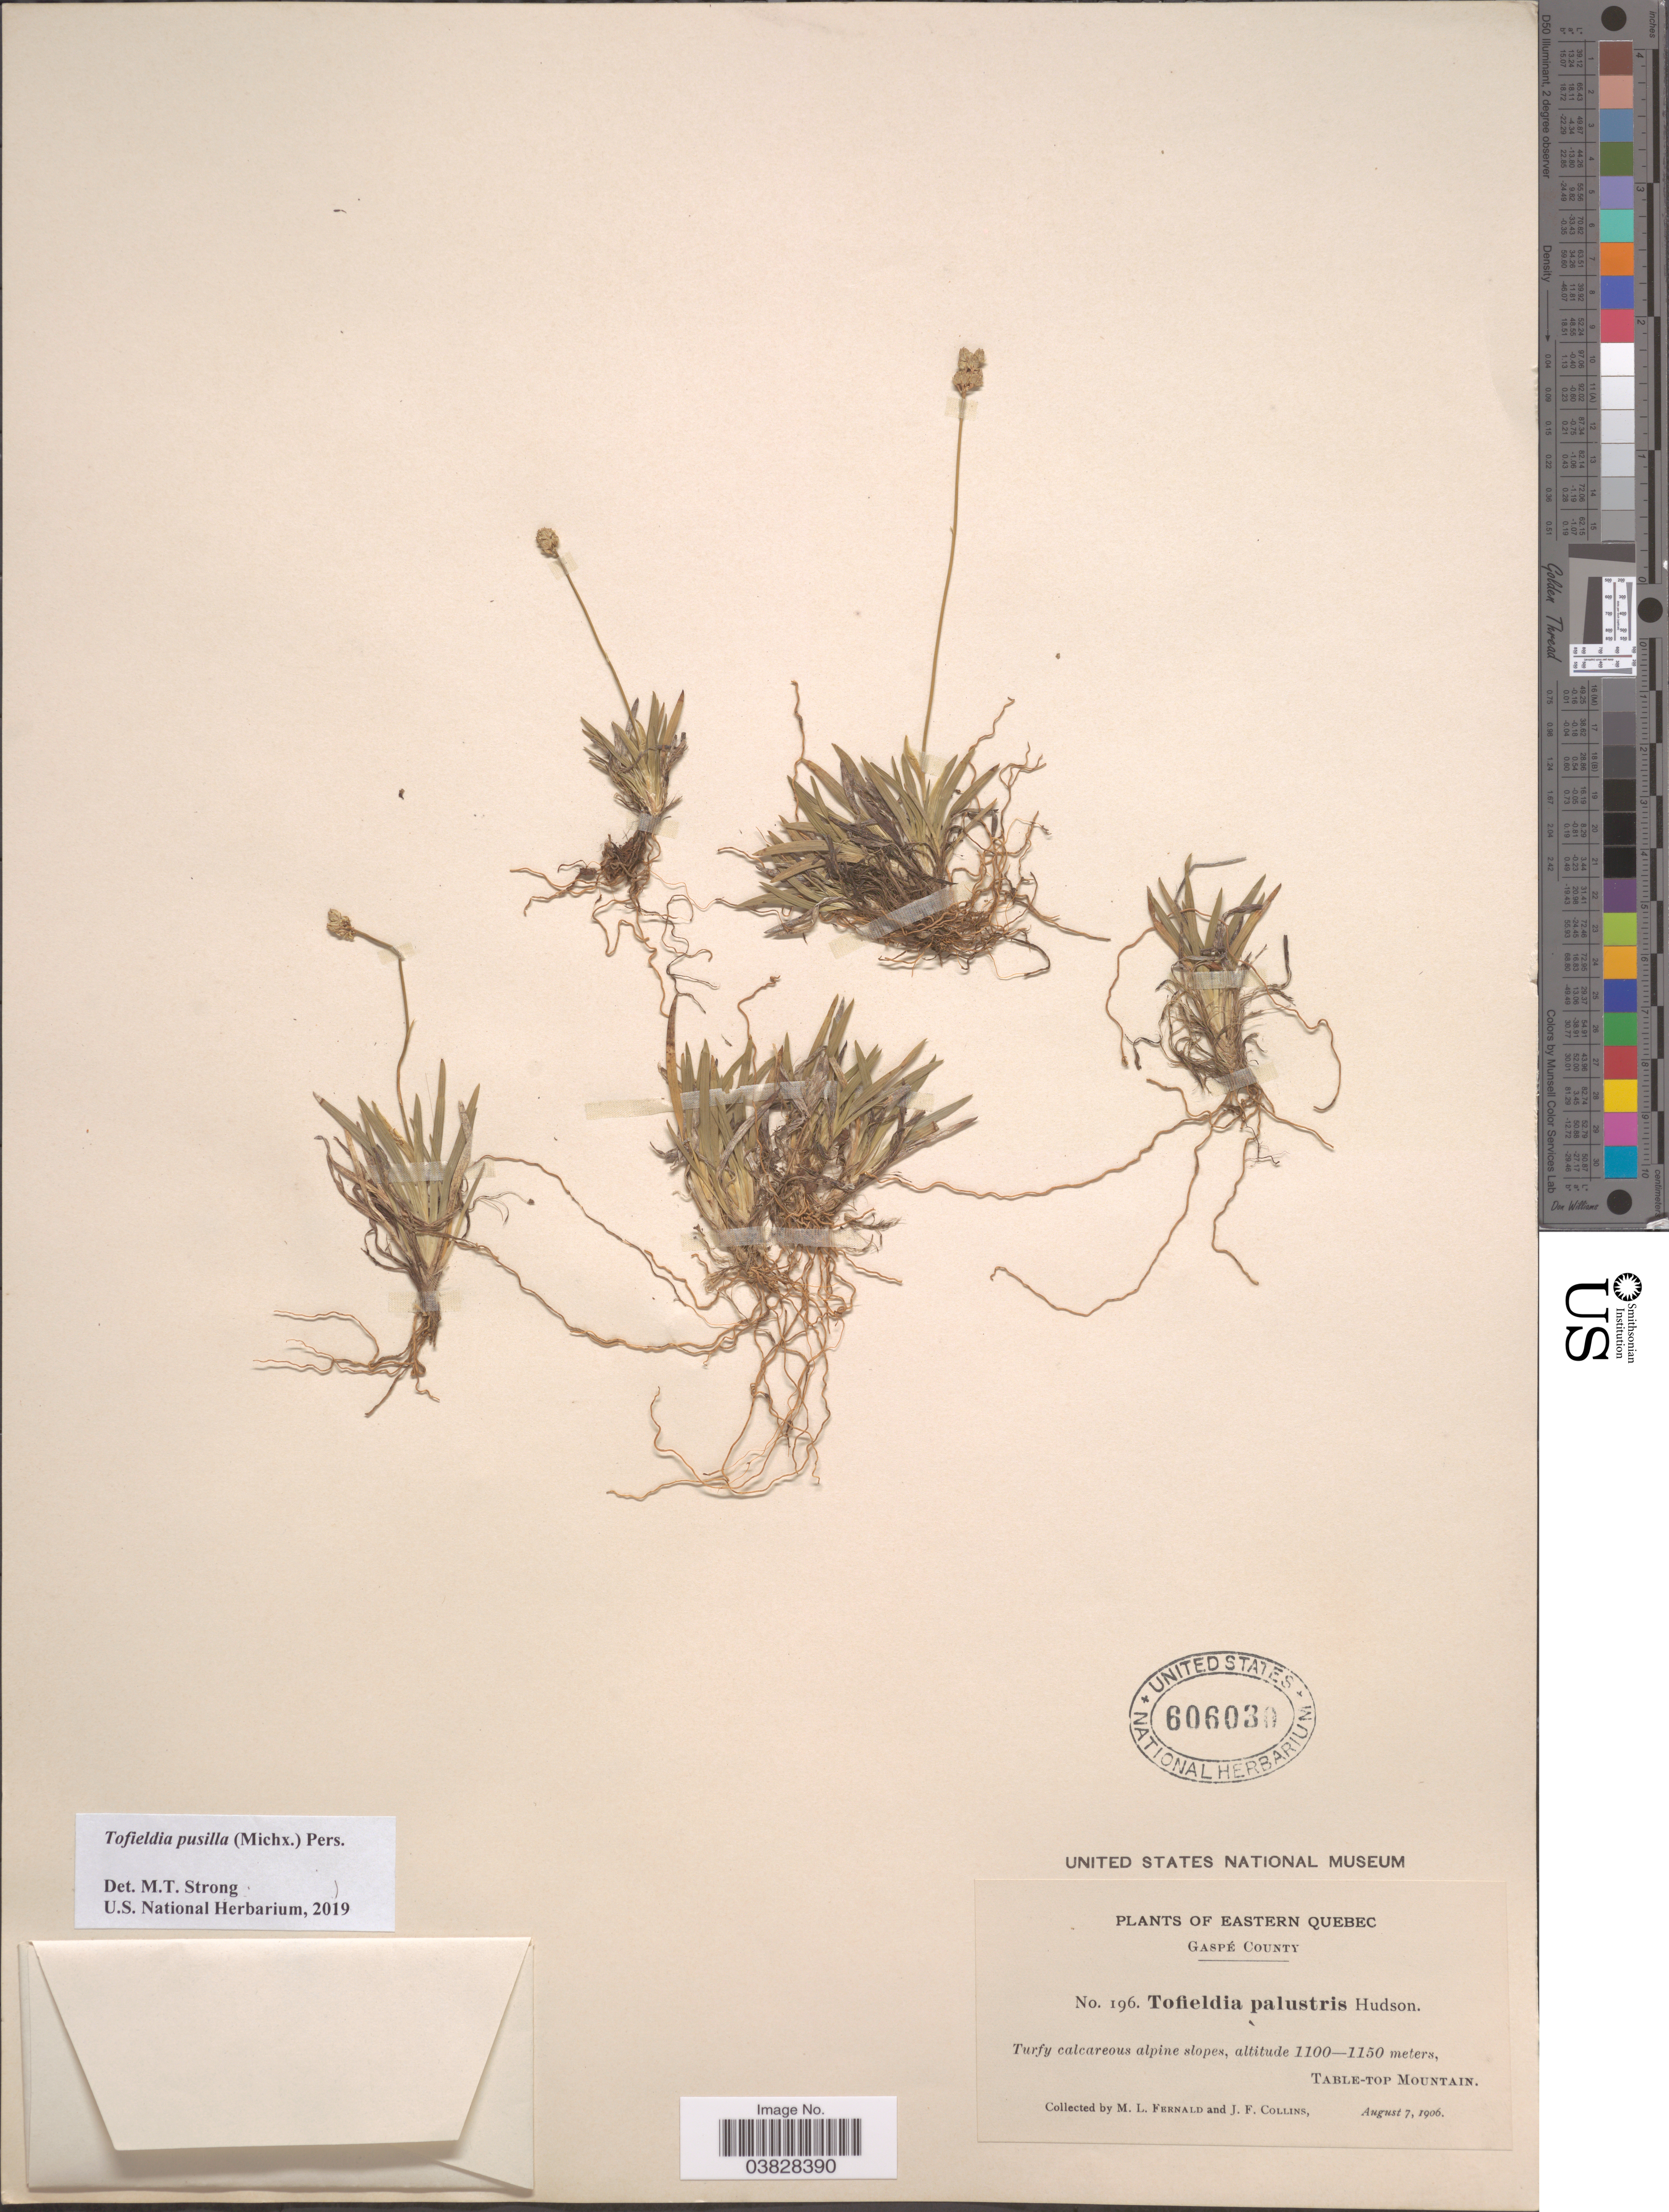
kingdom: Plantae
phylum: Tracheophyta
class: Liliopsida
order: Alismatales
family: Tofieldiaceae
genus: Tofieldia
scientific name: Tofieldia pusilla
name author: (Michx.) Pers.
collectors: M. L. Fernald & J. Collins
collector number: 196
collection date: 1906-08-07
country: Canada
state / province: Quebec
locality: Eastern Quebec. Gaspé County. Table-Top Mountain.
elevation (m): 1100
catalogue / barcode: US 606030